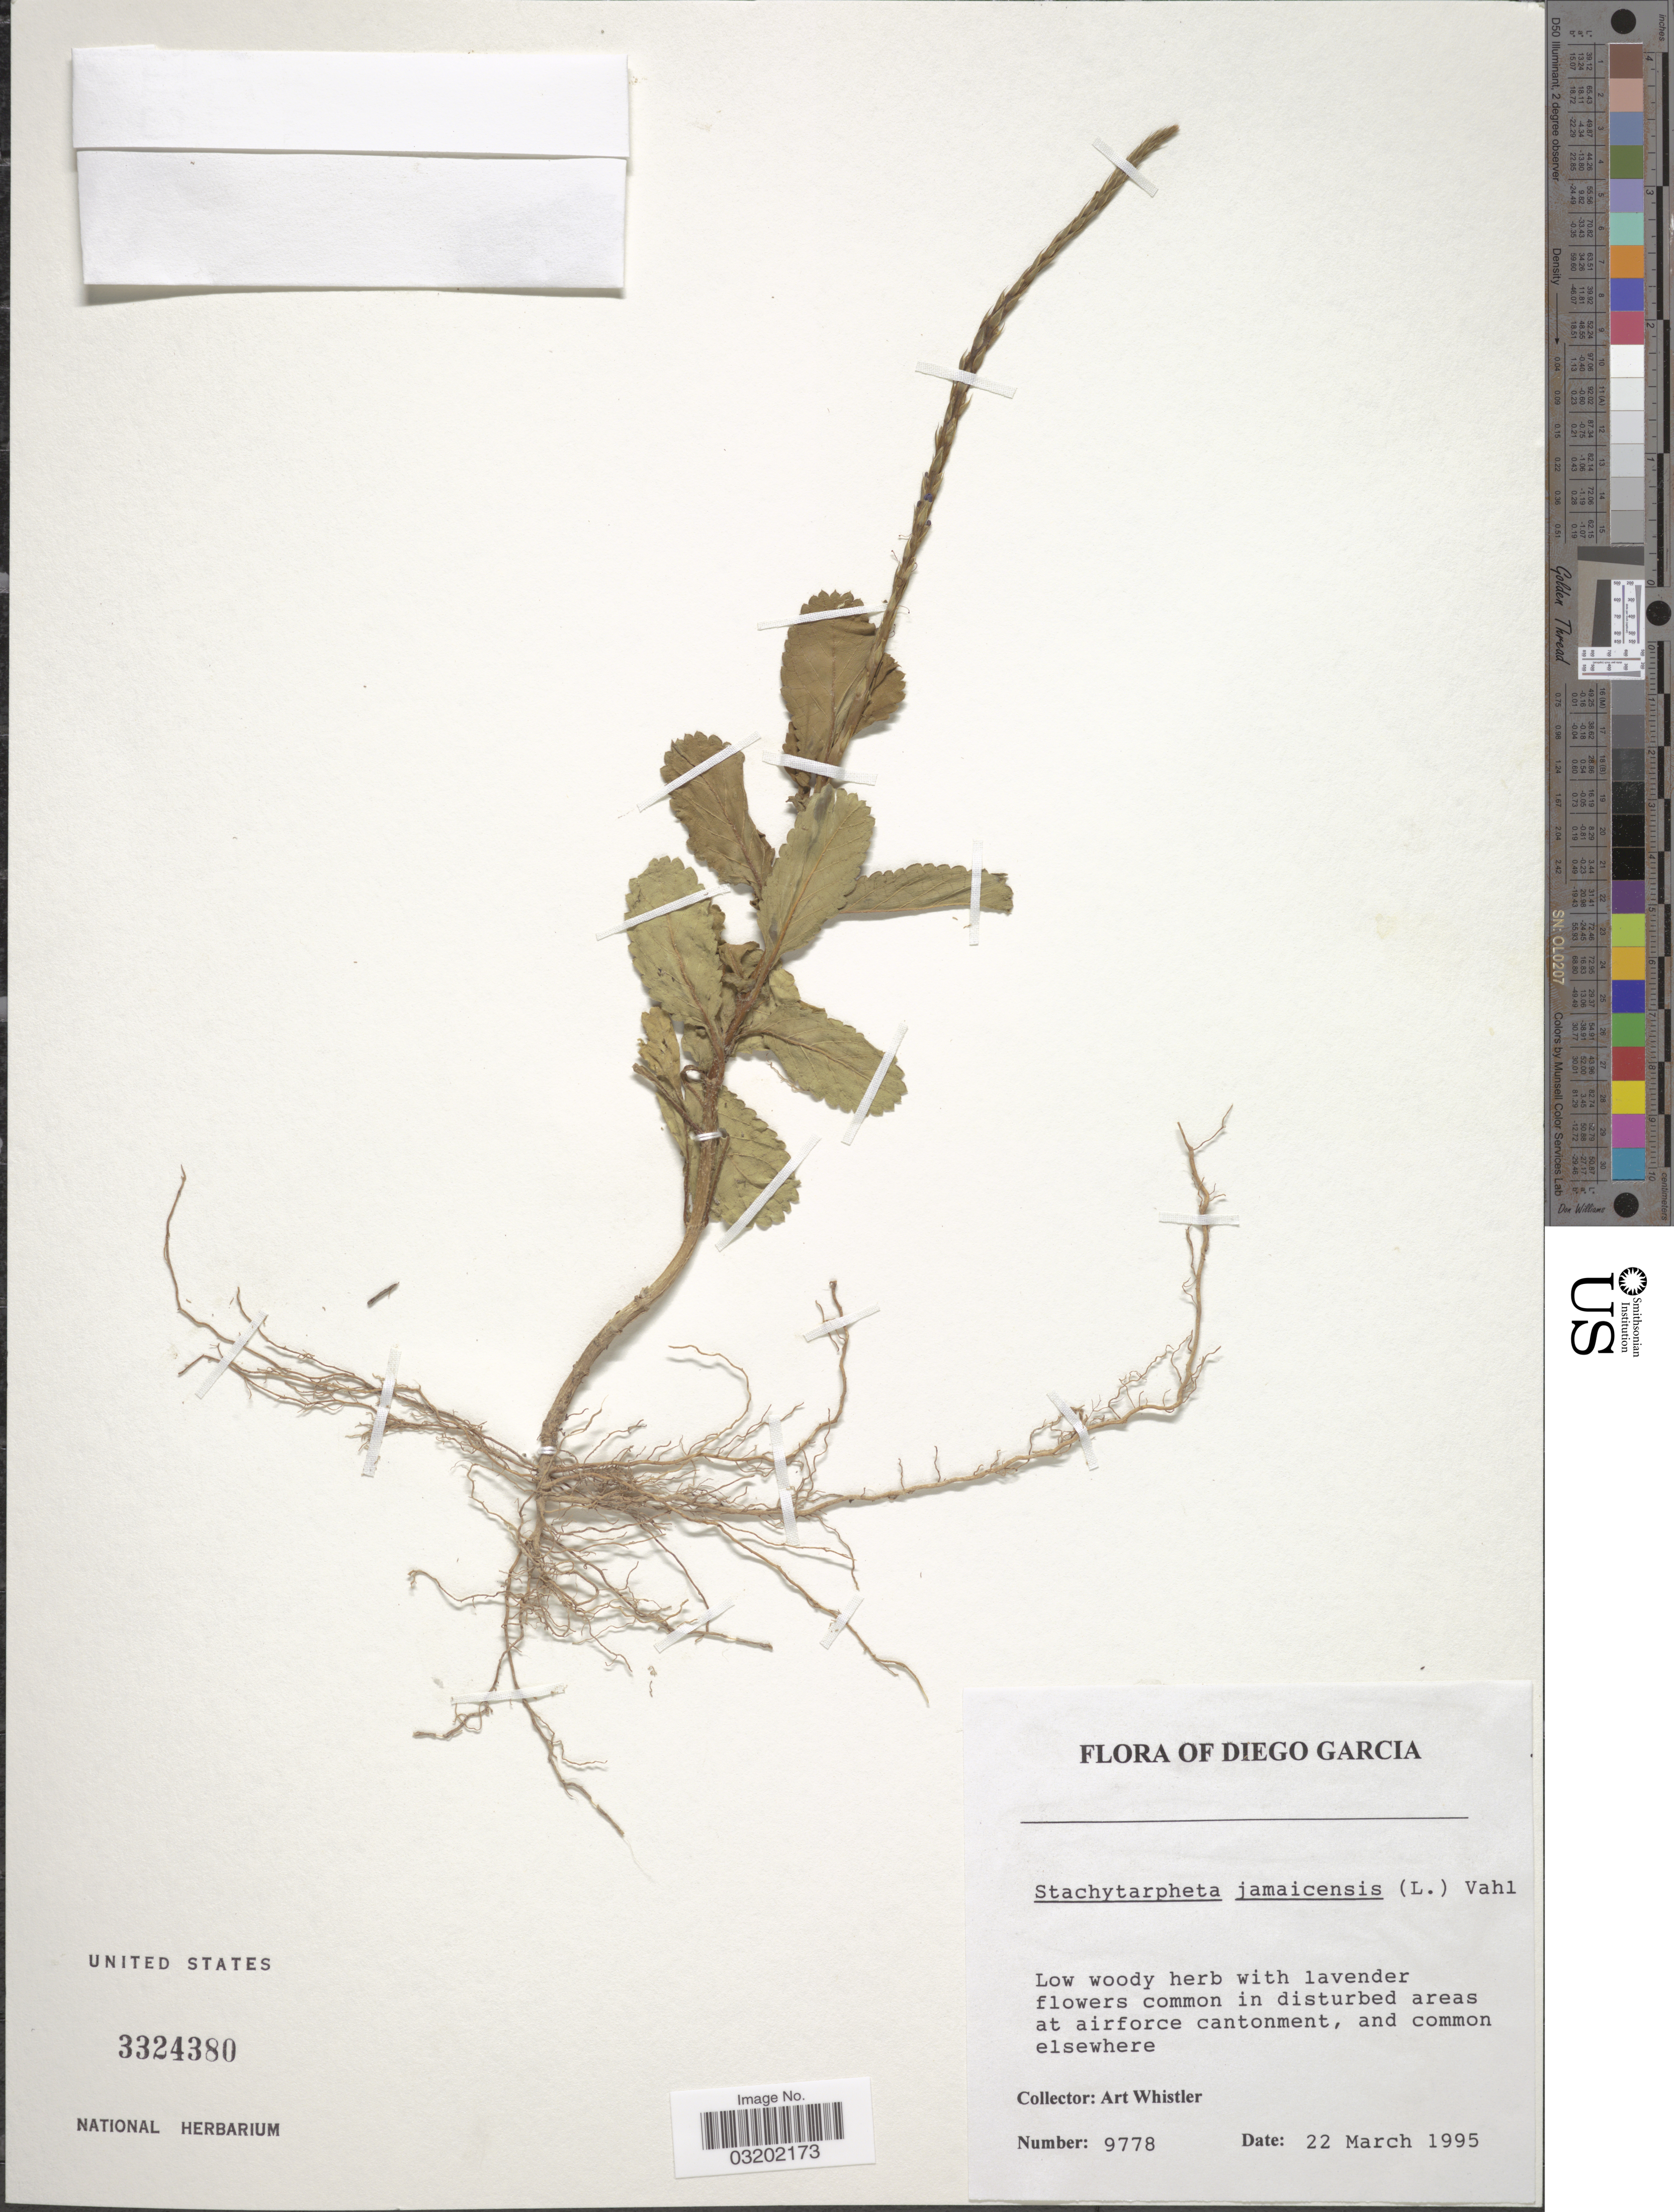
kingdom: Plantae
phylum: Tracheophyta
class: Magnoliopsida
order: Lamiales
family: Verbenaceae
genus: Stachytarpheta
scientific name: Stachytarpheta jamaicensis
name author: (L.) Vahl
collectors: A. Whistler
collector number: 9778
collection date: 1995-03-22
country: British Indian Ocean Territory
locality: Diego Garcia.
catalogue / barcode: US 3324380